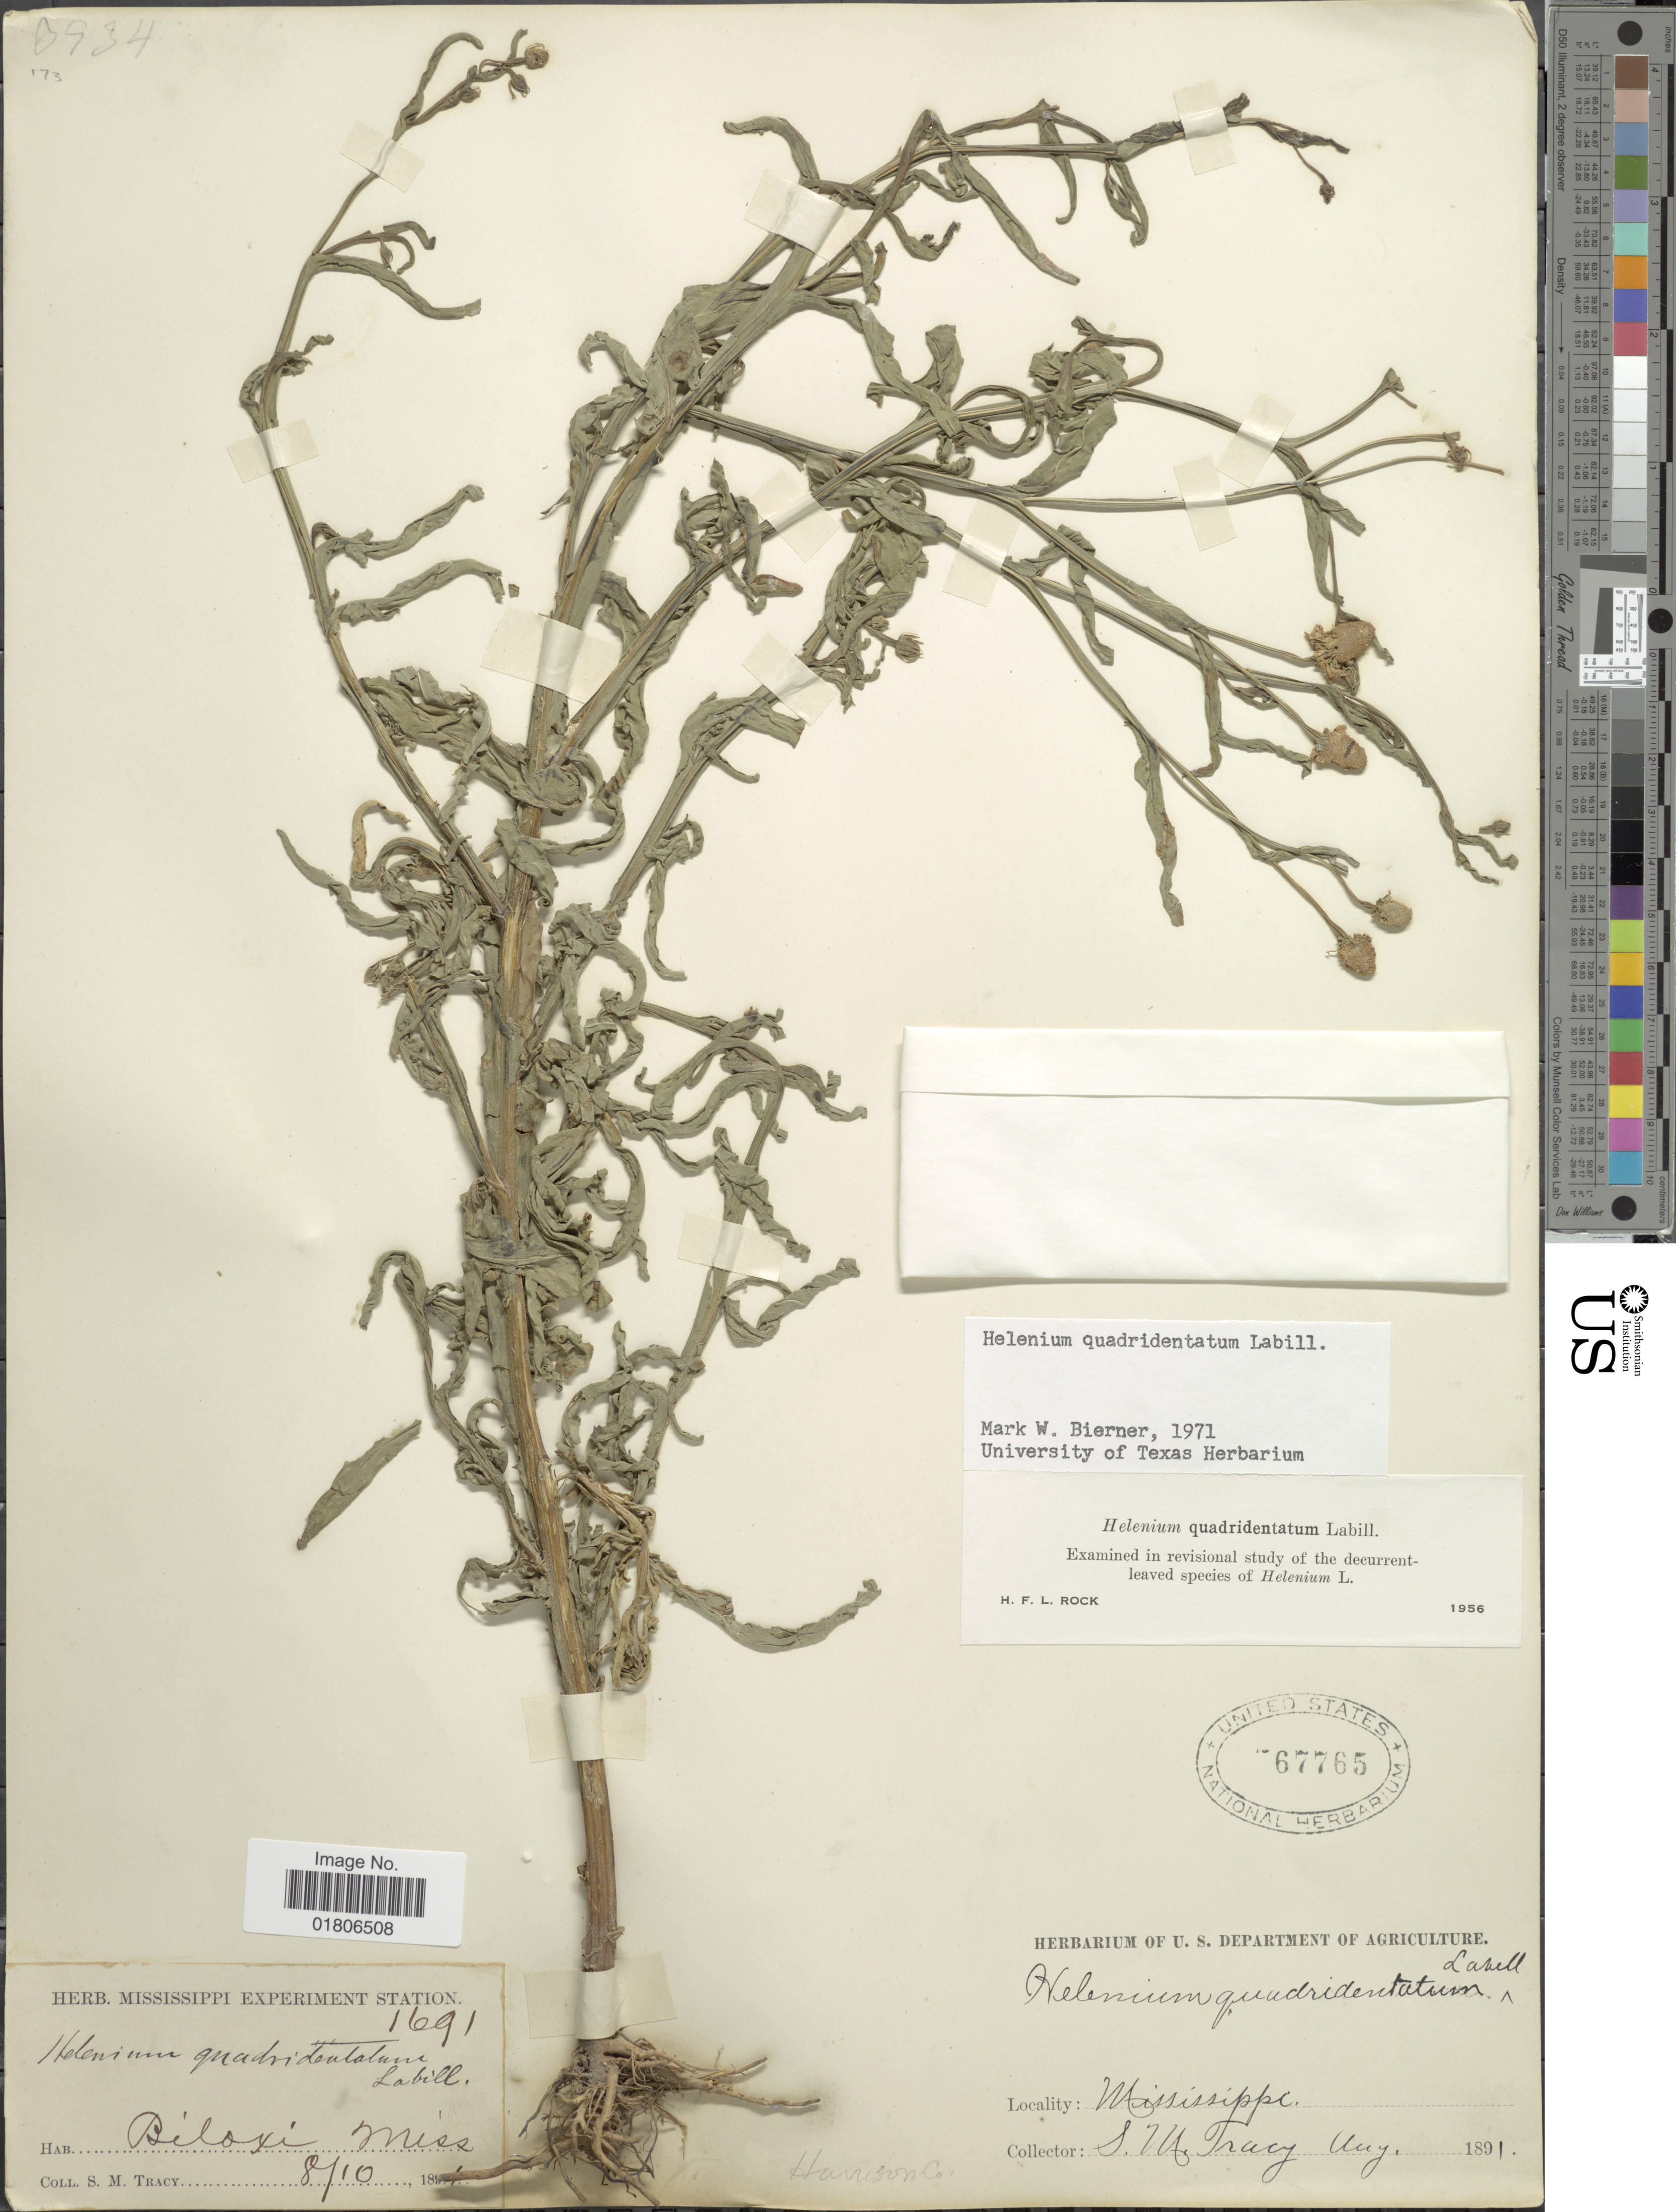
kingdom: Plantae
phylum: Tracheophyta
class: Magnoliopsida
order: Asterales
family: Asteraceae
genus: Helenium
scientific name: Helenium quadridentatum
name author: Labill.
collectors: S. M. Tracy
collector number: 1691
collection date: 1891-08-10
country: United States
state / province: Mississippi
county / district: Harrison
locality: Biloxi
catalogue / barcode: US 567765